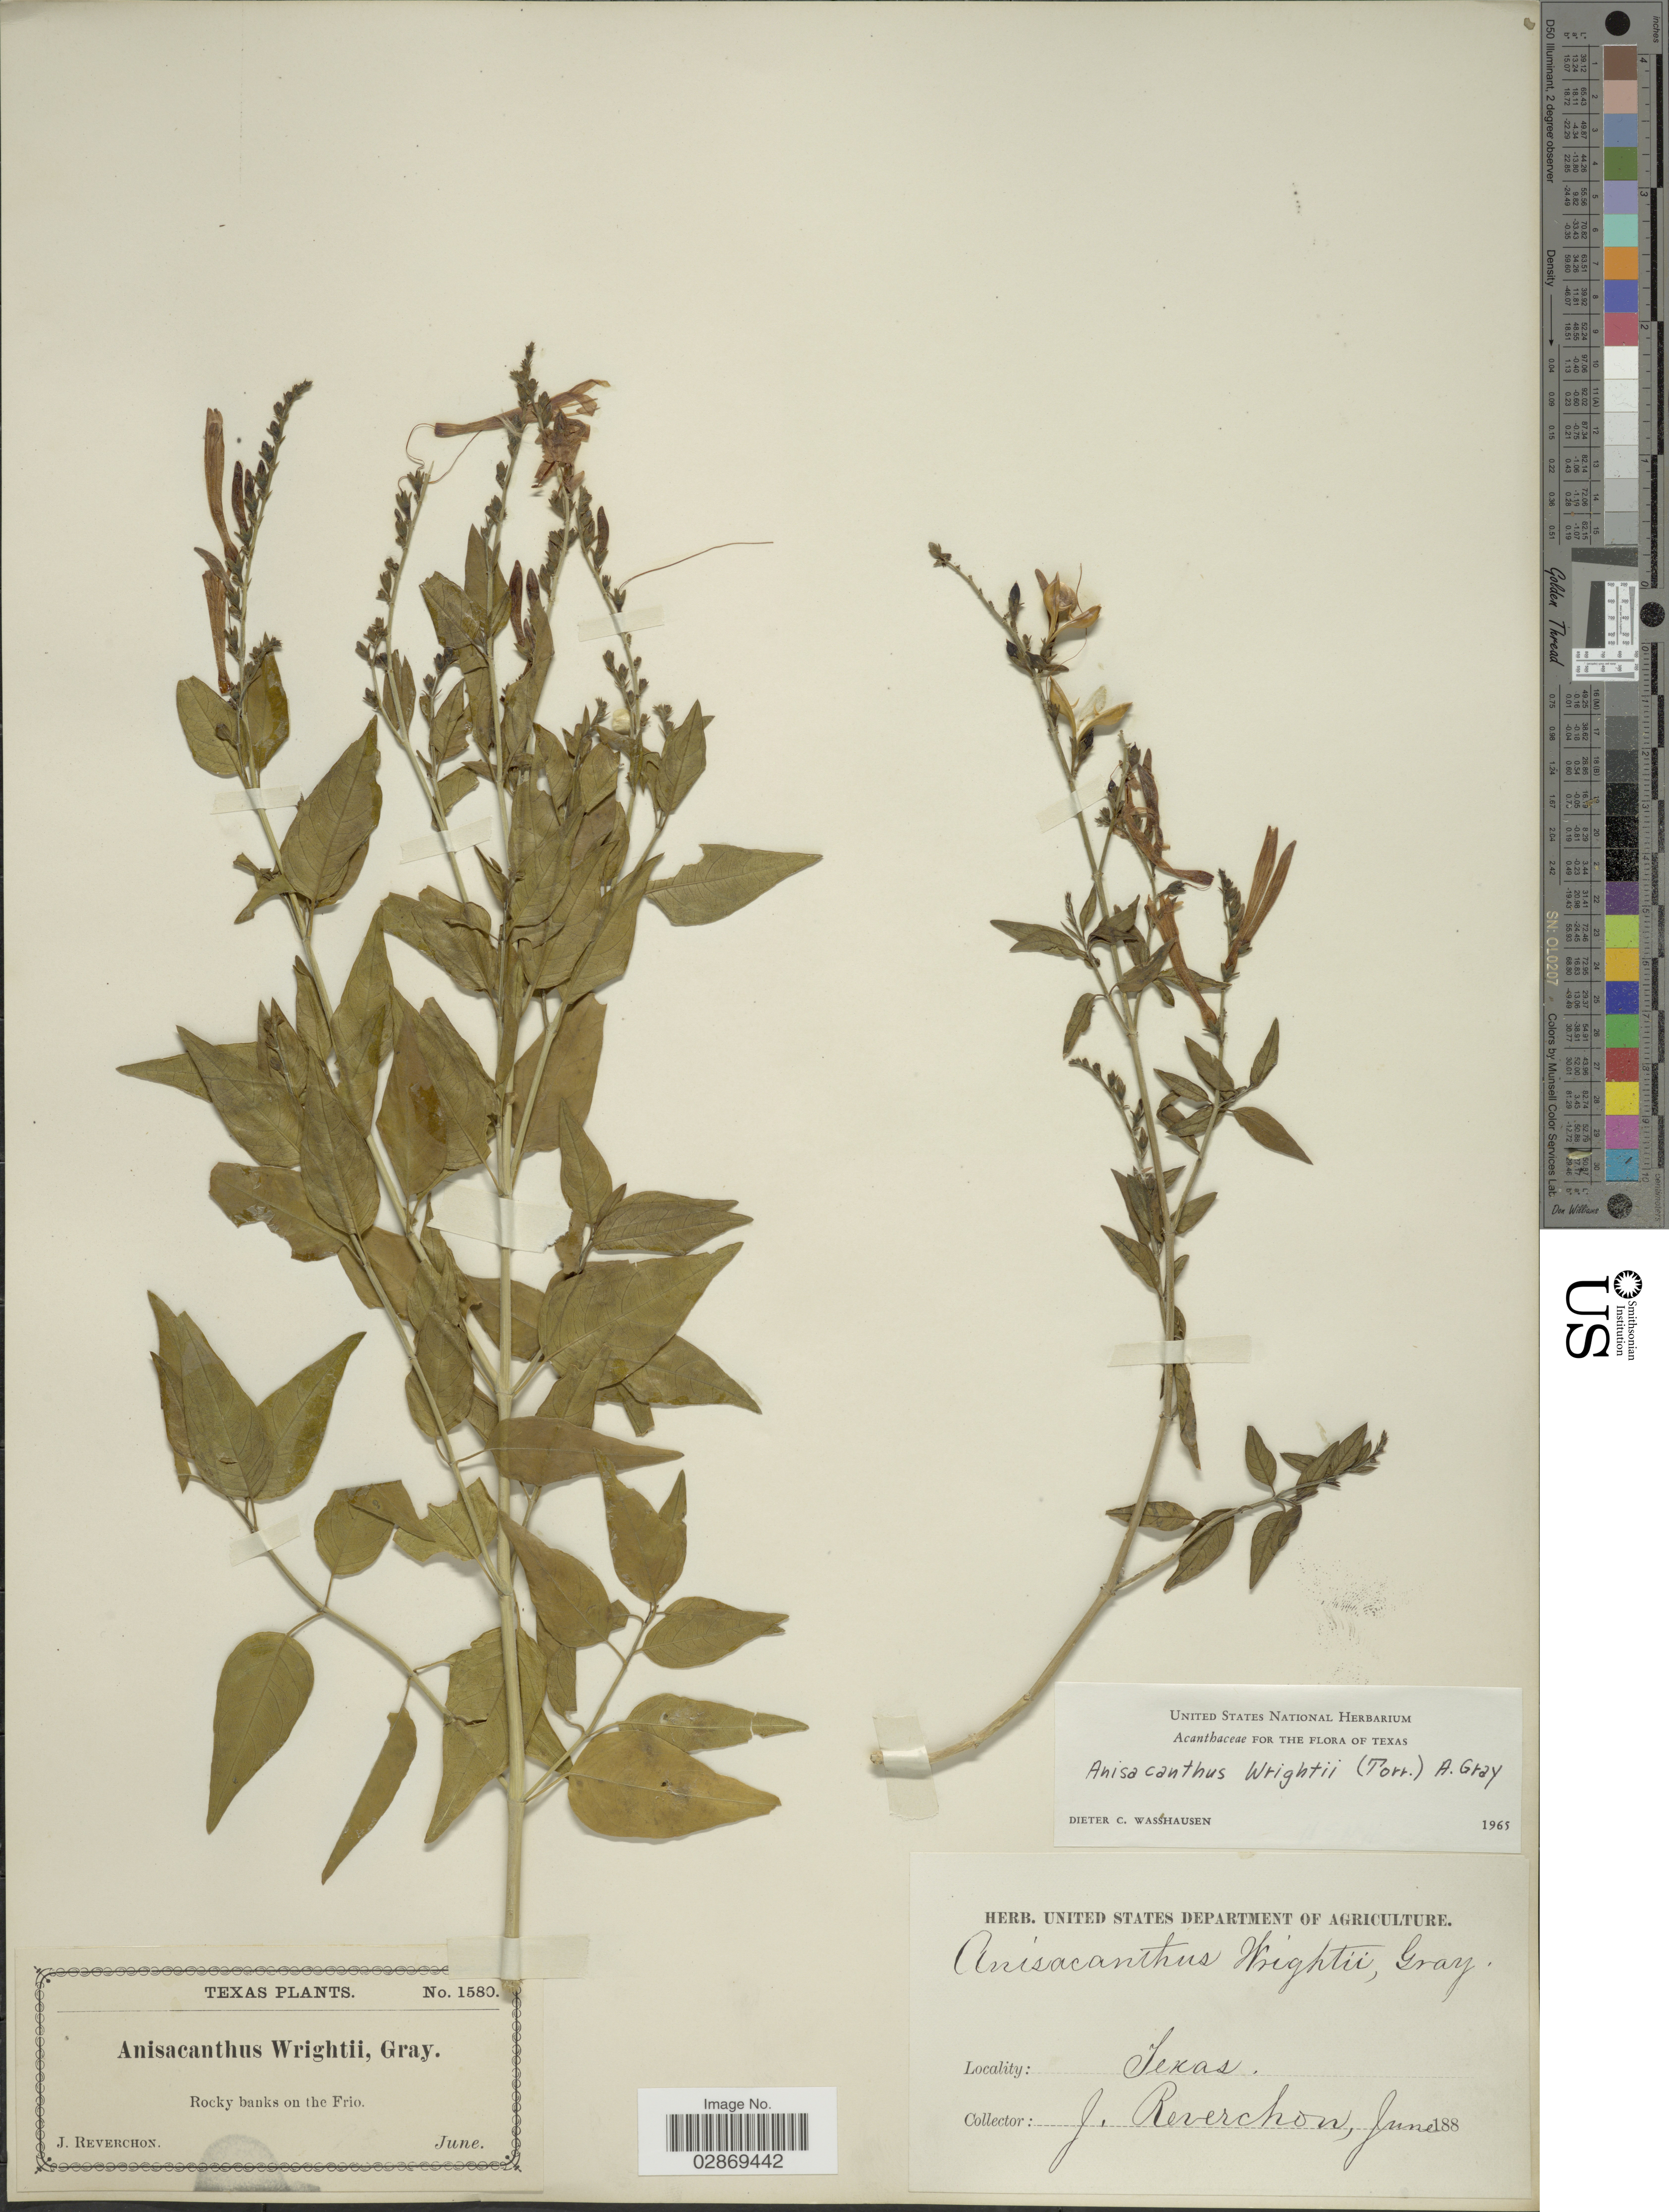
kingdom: Plantae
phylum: Tracheophyta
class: Magnoliopsida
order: Lamiales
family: Acanthaceae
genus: Anisacanthus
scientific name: Anisacanthus quadrifidus var. wrightii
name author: (Torr.) Henrickson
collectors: J. Reverchon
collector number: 1580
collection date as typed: June 188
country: United States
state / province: Texas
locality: Rocky banks on the Frio.